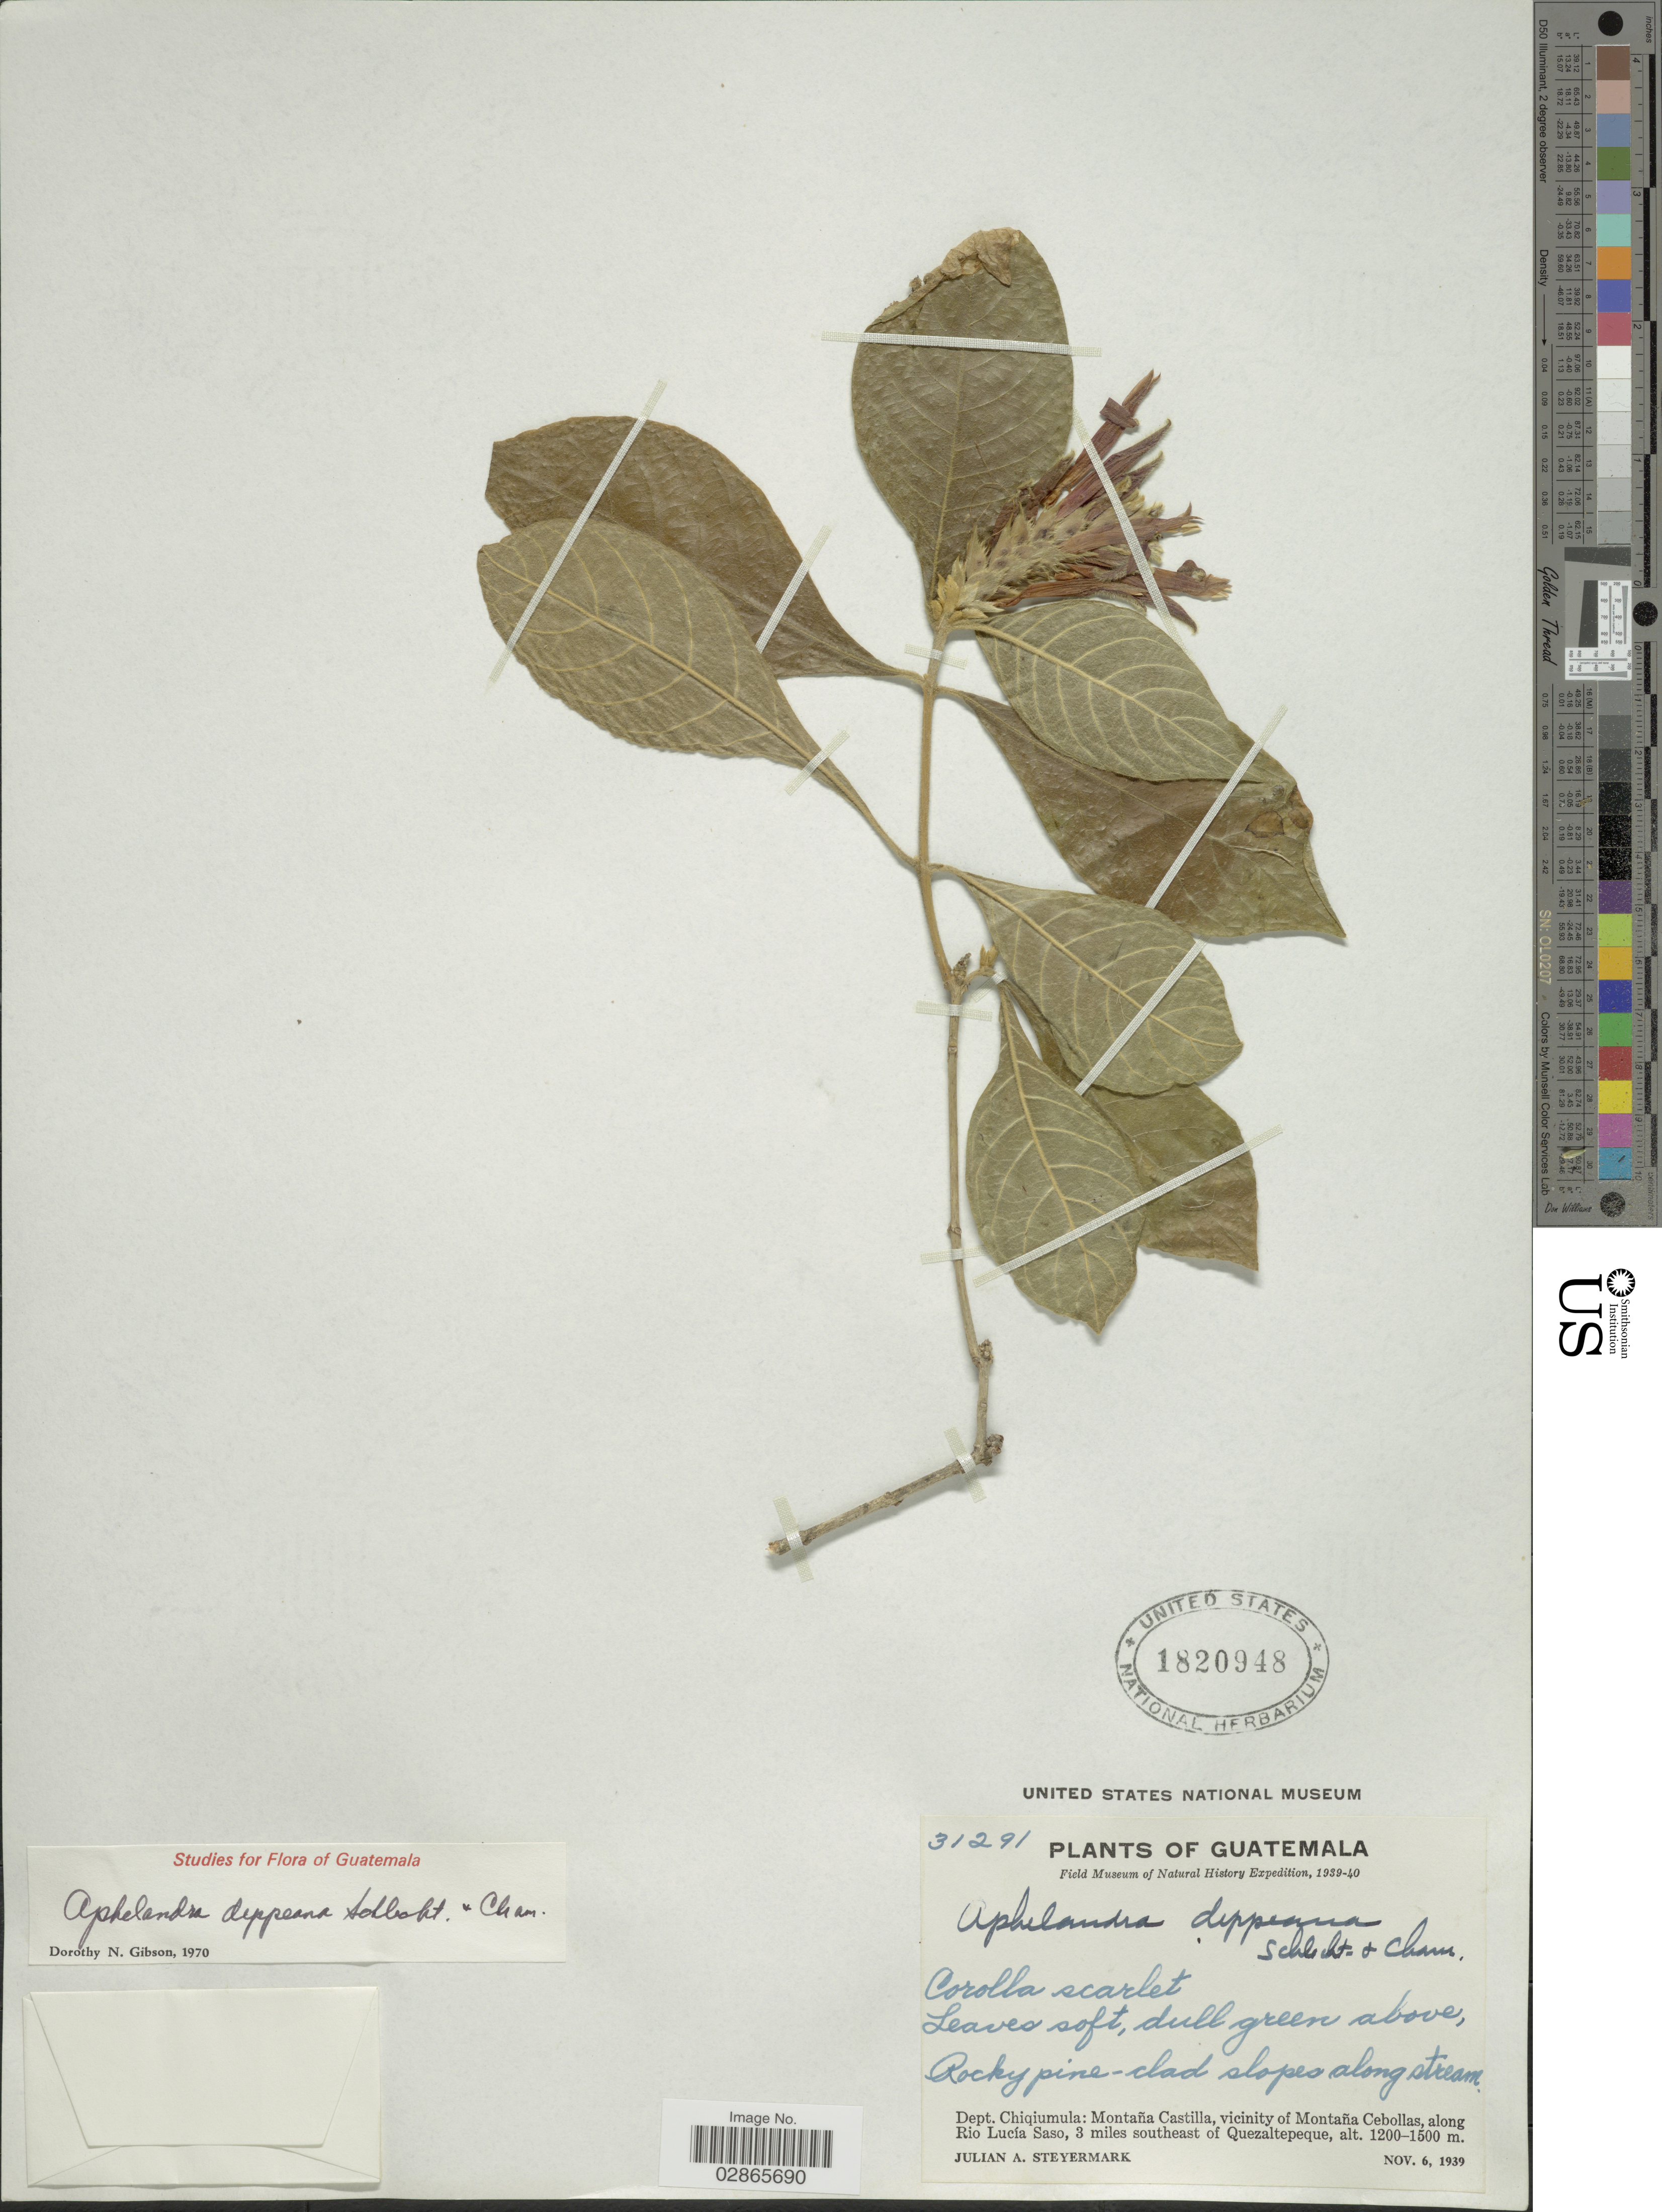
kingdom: Plantae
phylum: Tracheophyta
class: Magnoliopsida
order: Lamiales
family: Acanthaceae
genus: Aphelandra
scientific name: Aphelandra deppeana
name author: Schltdl. & Cham.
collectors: J. Steyermark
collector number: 31291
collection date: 1939-11-06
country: Guatemala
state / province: Chiquimula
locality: Dept. Chiqiumula: Montaña Castilla, vicinity of Montaña Cebollas, along Rio Lucía Saso, 3 miles southeast of Quezaltepeque.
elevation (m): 1200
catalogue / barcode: US 1820948